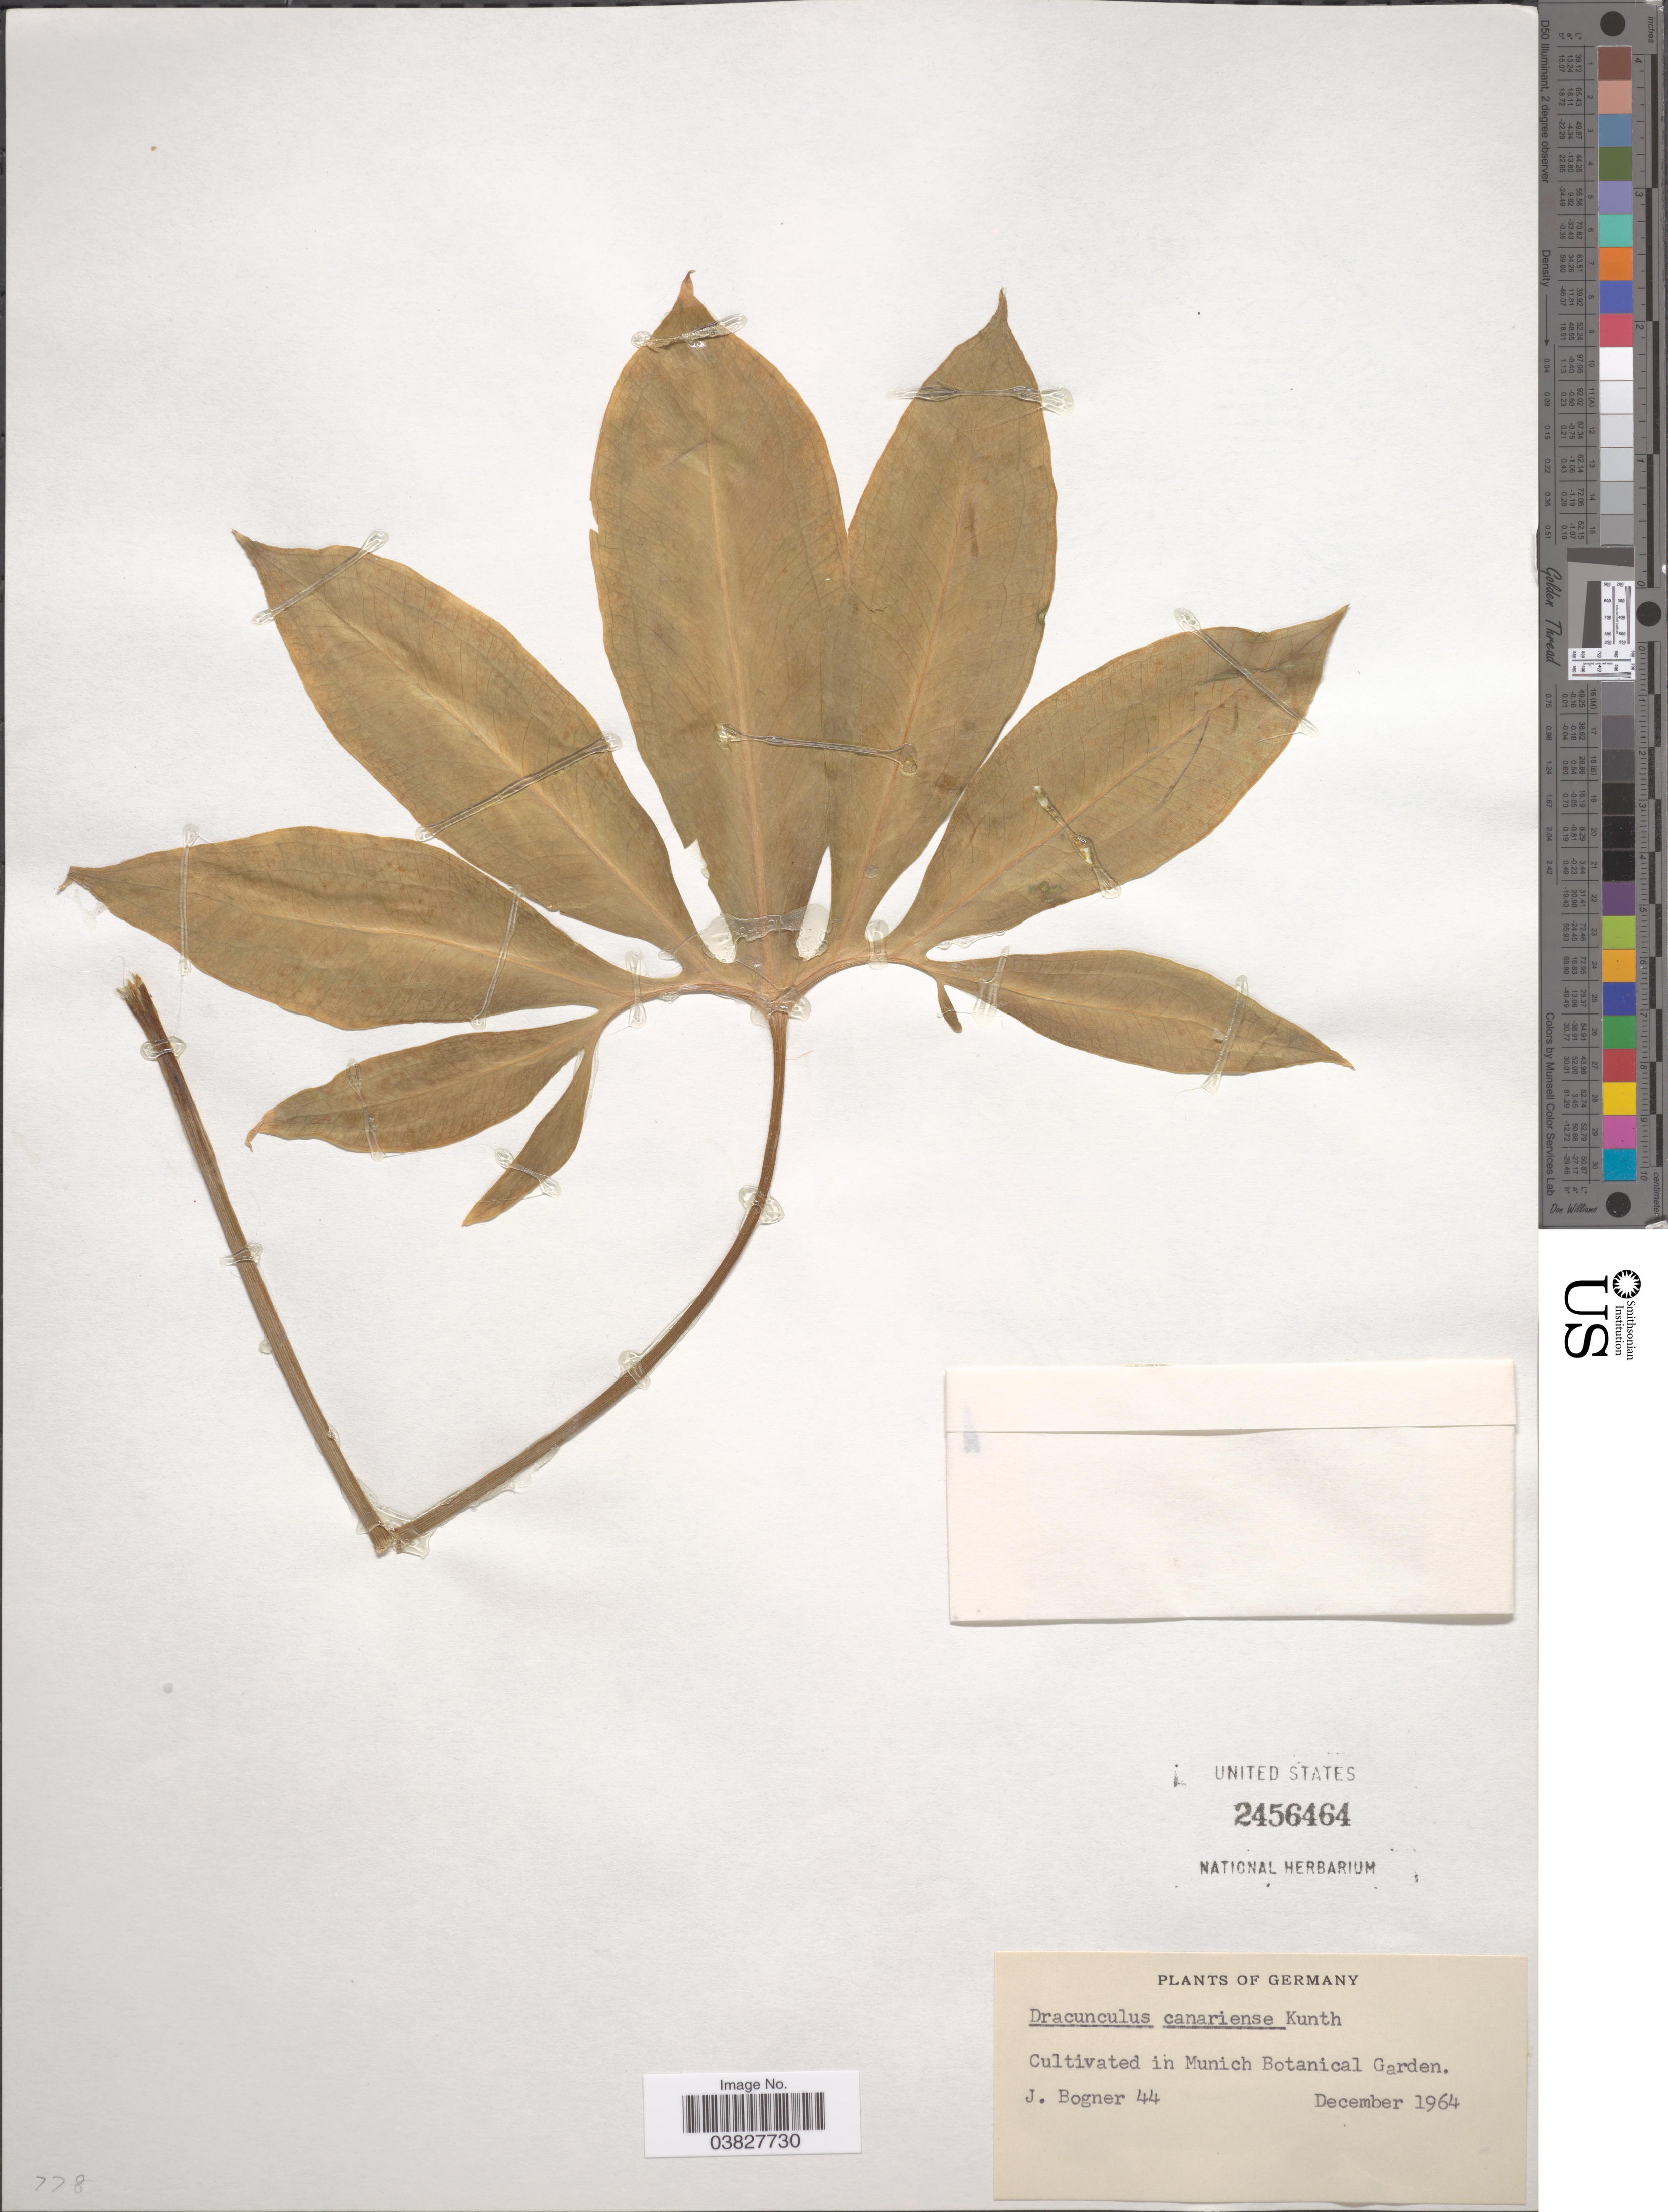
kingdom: Plantae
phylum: Tracheophyta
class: Liliopsida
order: Alismatales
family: Araceae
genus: Dracunculus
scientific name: Dracunculus canariensis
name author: Kunth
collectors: J. Bogner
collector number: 44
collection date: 1964-12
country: Germany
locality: In Munich Botanical Garden.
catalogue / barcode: US 2456464